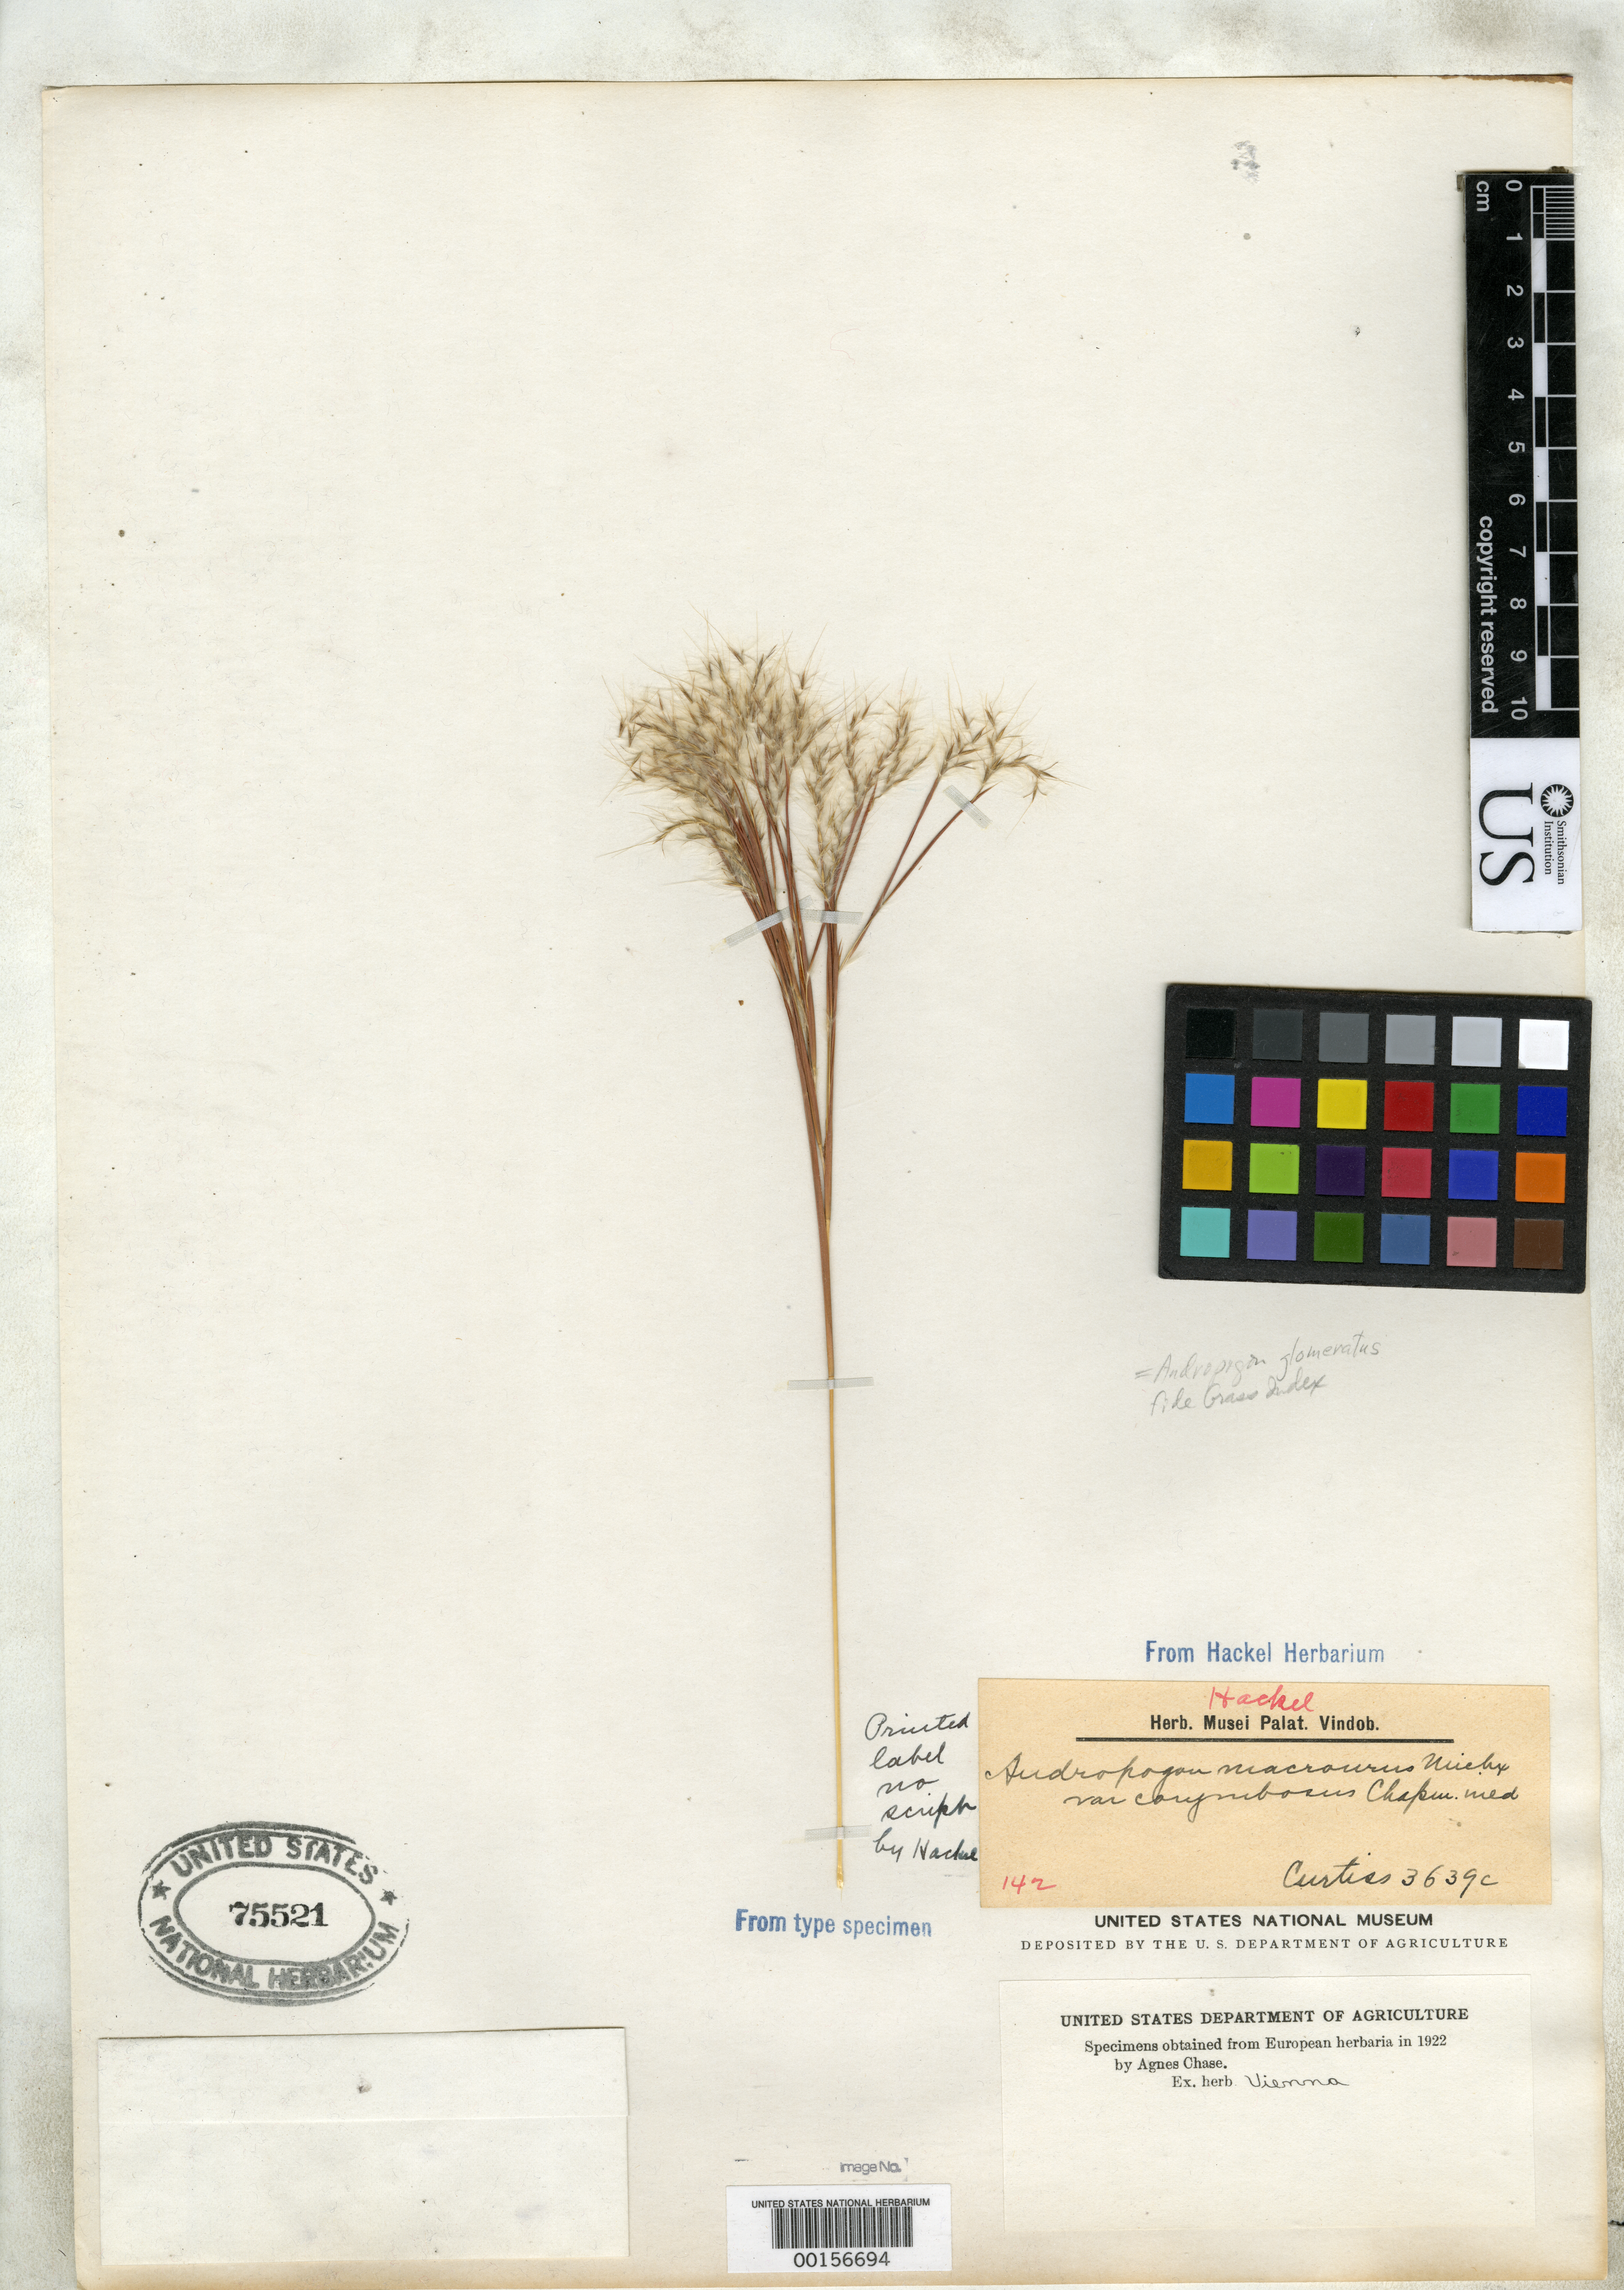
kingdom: Plantae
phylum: Tracheophyta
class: Liliopsida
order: Poales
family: Poaceae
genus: Andropogon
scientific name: Andropogon macrourus var. corymbosus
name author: Chapm. ex Hack. in A. DC.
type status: Type Fragment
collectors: A. H. Curtiss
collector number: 3639c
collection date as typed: March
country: United States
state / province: Florida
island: Umbrella Key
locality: Umbrella Key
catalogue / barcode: US 75521